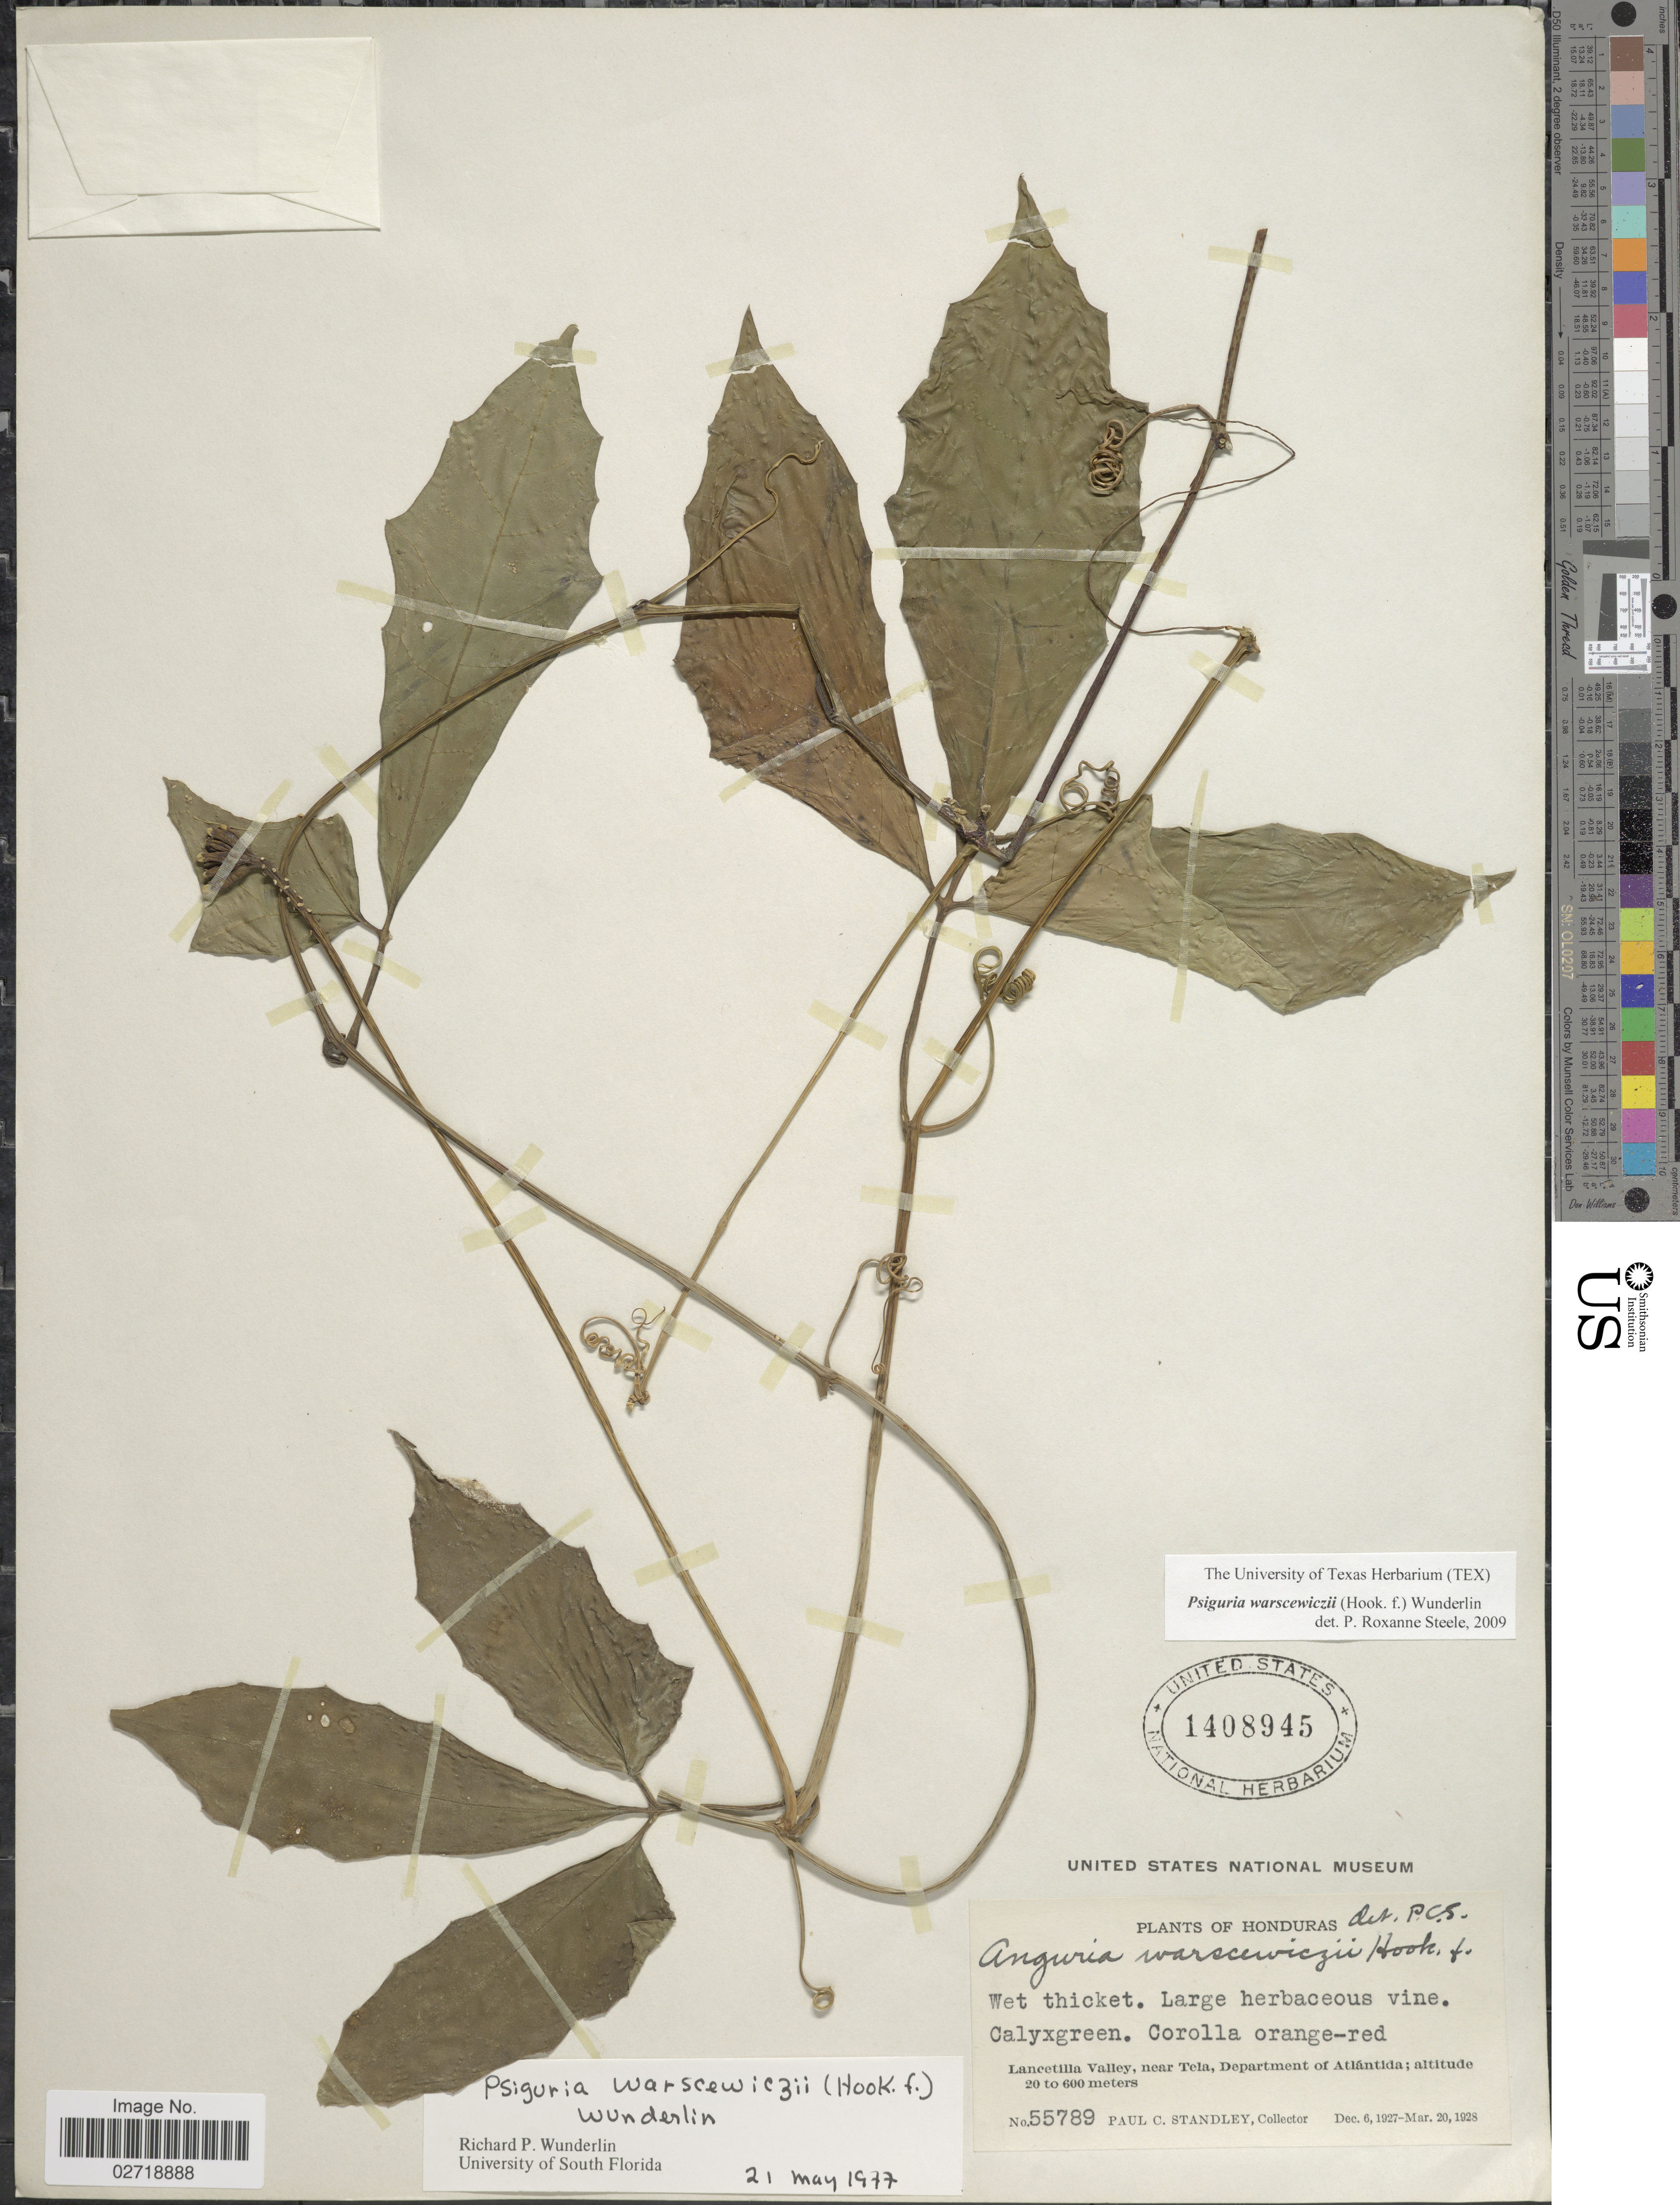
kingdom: Plantae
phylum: Tracheophyta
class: Magnoliopsida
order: Cucurbitales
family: Cucurbitaceae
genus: Psiguria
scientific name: Psiguria warscewiczii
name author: (Hook. f.) Wunderlin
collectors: P. C. Standley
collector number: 55789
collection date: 1927-12-06/1928-03-20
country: Honduras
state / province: Atlántida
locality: Lancetilla Valley, near Tela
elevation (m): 20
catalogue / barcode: US 1408945